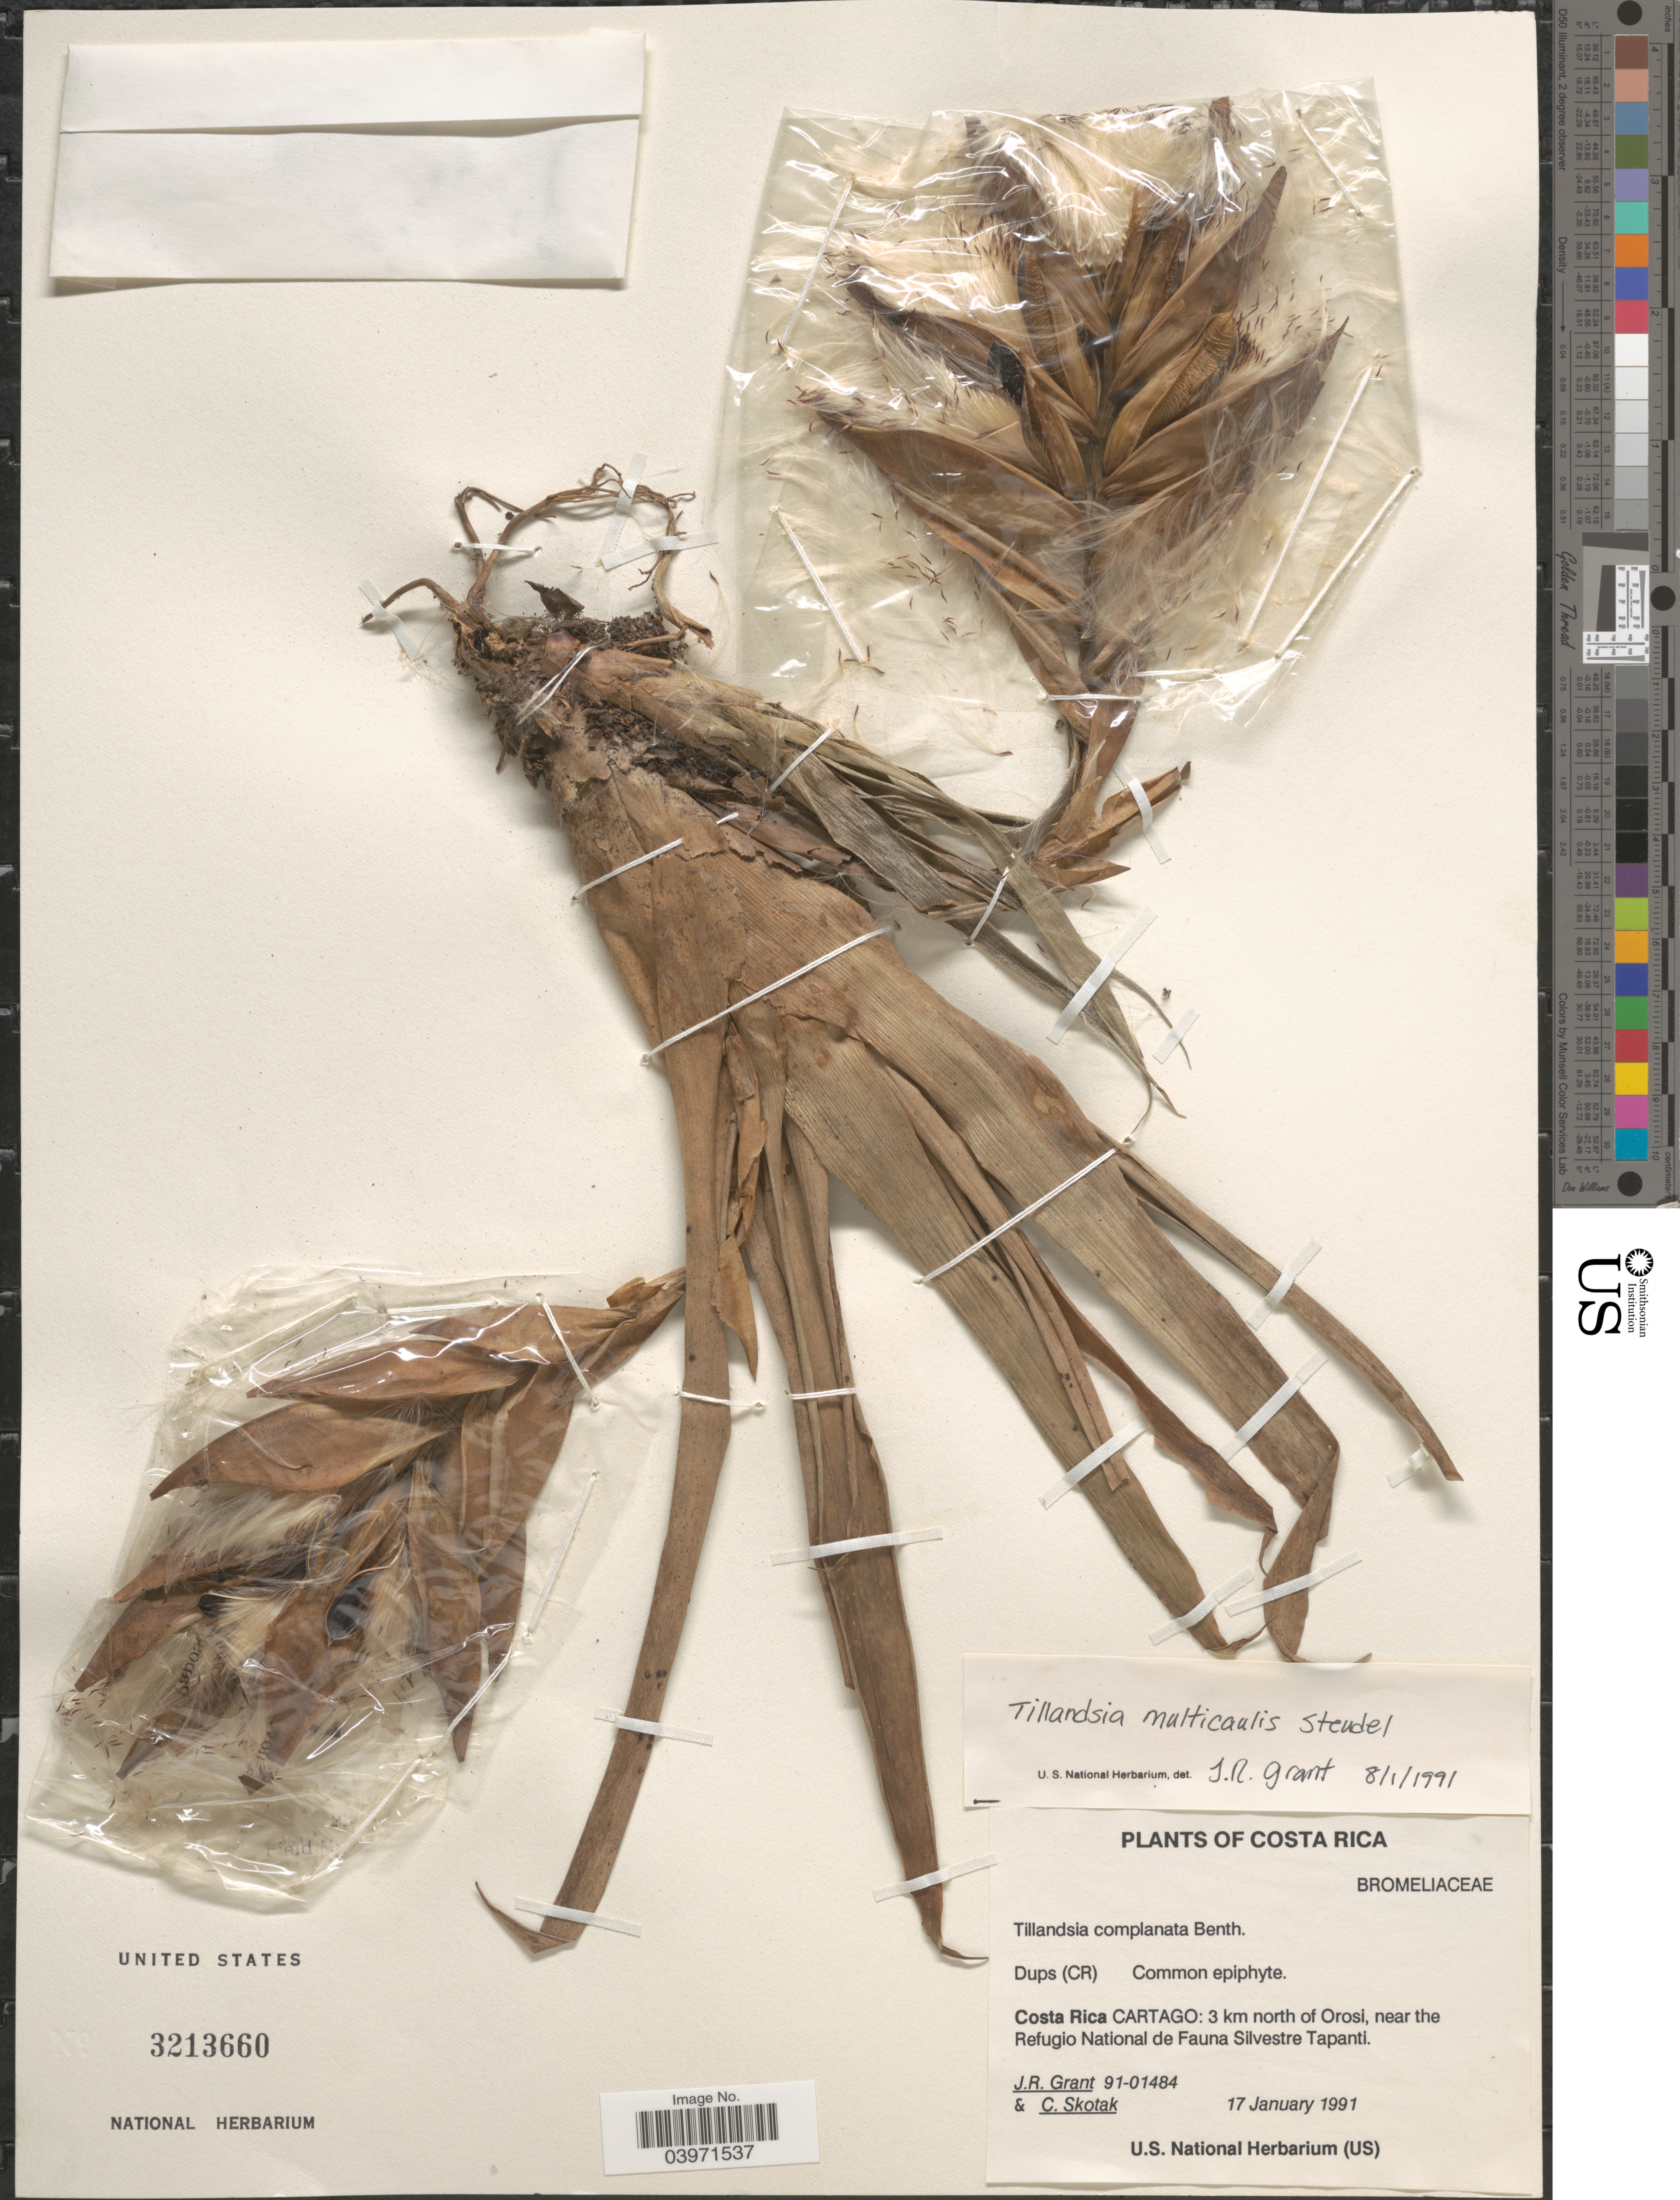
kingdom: Plantae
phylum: Tracheophyta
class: Liliopsida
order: Poales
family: Bromeliaceae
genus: Tillandsia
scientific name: Tillandsia multicaulis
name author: Steud.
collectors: J. Grant & C. Skotak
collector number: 91-01484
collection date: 1991-01-17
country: Costa Rica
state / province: Cartago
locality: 3 km north of Orosi, near the Refugio National de Fauna Silvestre Tapanti.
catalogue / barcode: US 3213660